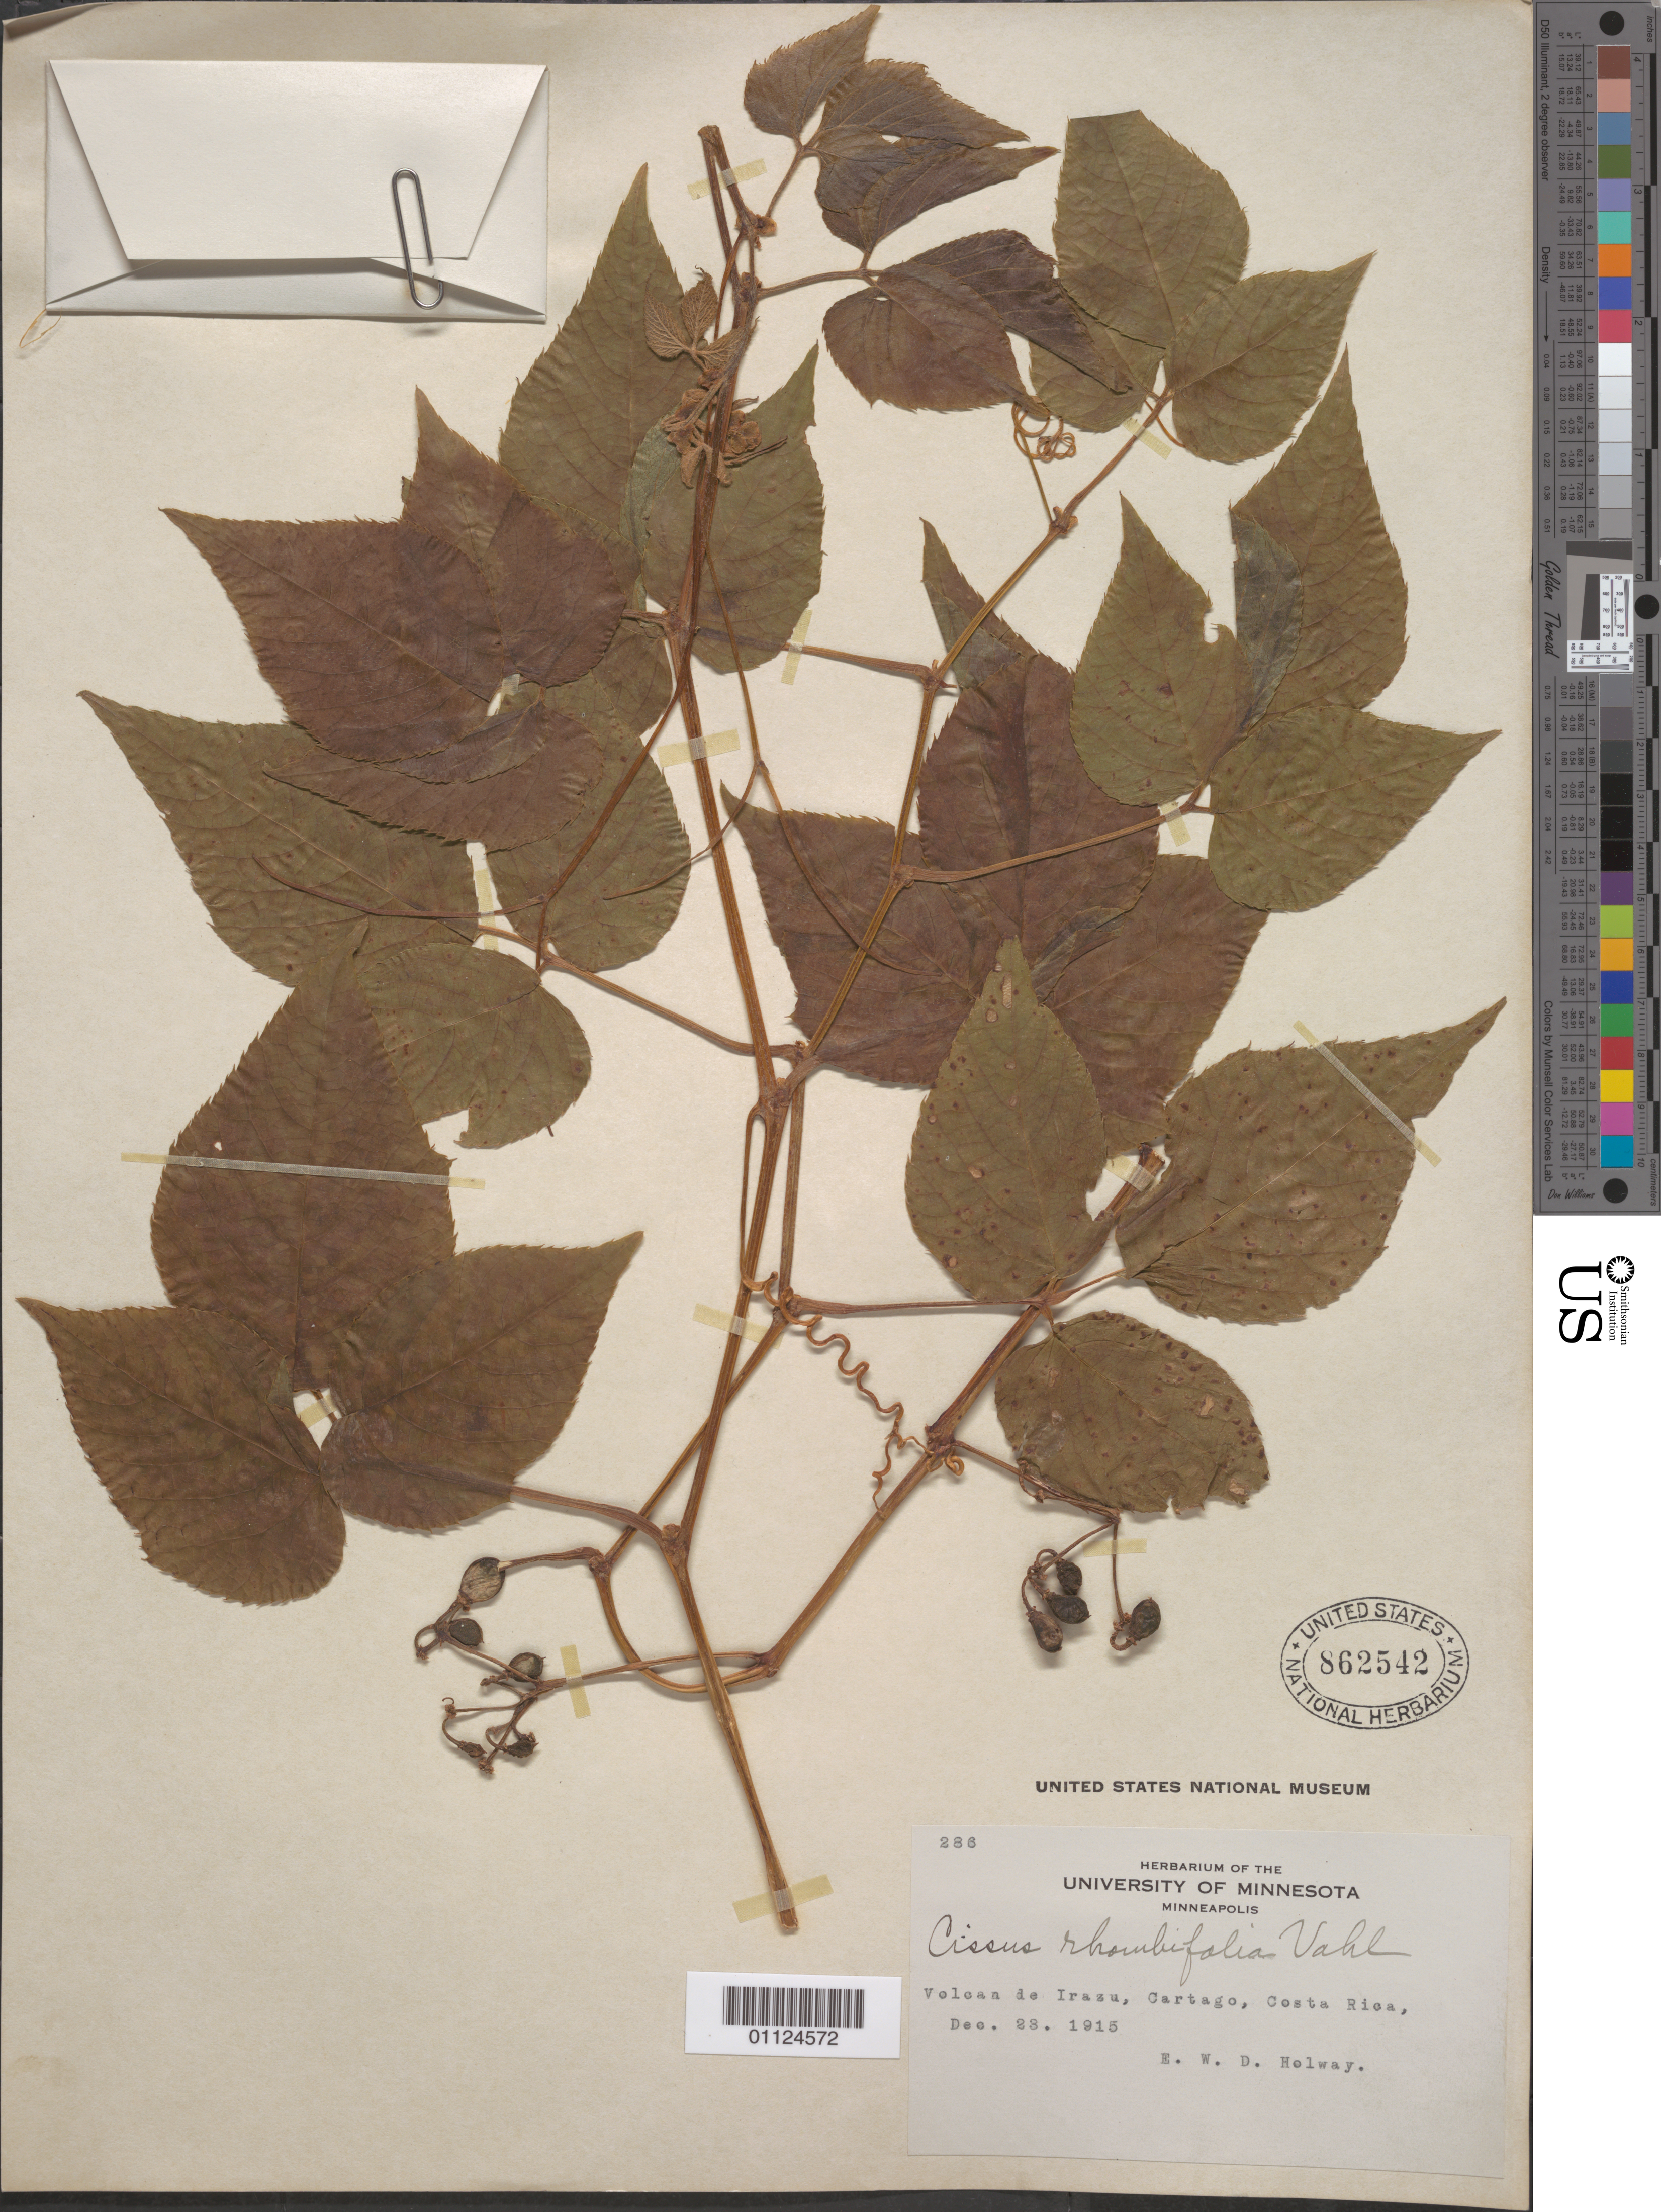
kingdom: Plantae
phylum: Tracheophyta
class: Magnoliopsida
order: Vitales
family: Vitaceae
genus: Cissus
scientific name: Cissus rhombifolia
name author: Vahl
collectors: ex herb. E.W.D. Holway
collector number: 286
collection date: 1915-12-23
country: Costa Rica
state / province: Cartago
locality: Volcan de Irazu.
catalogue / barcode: US 862542